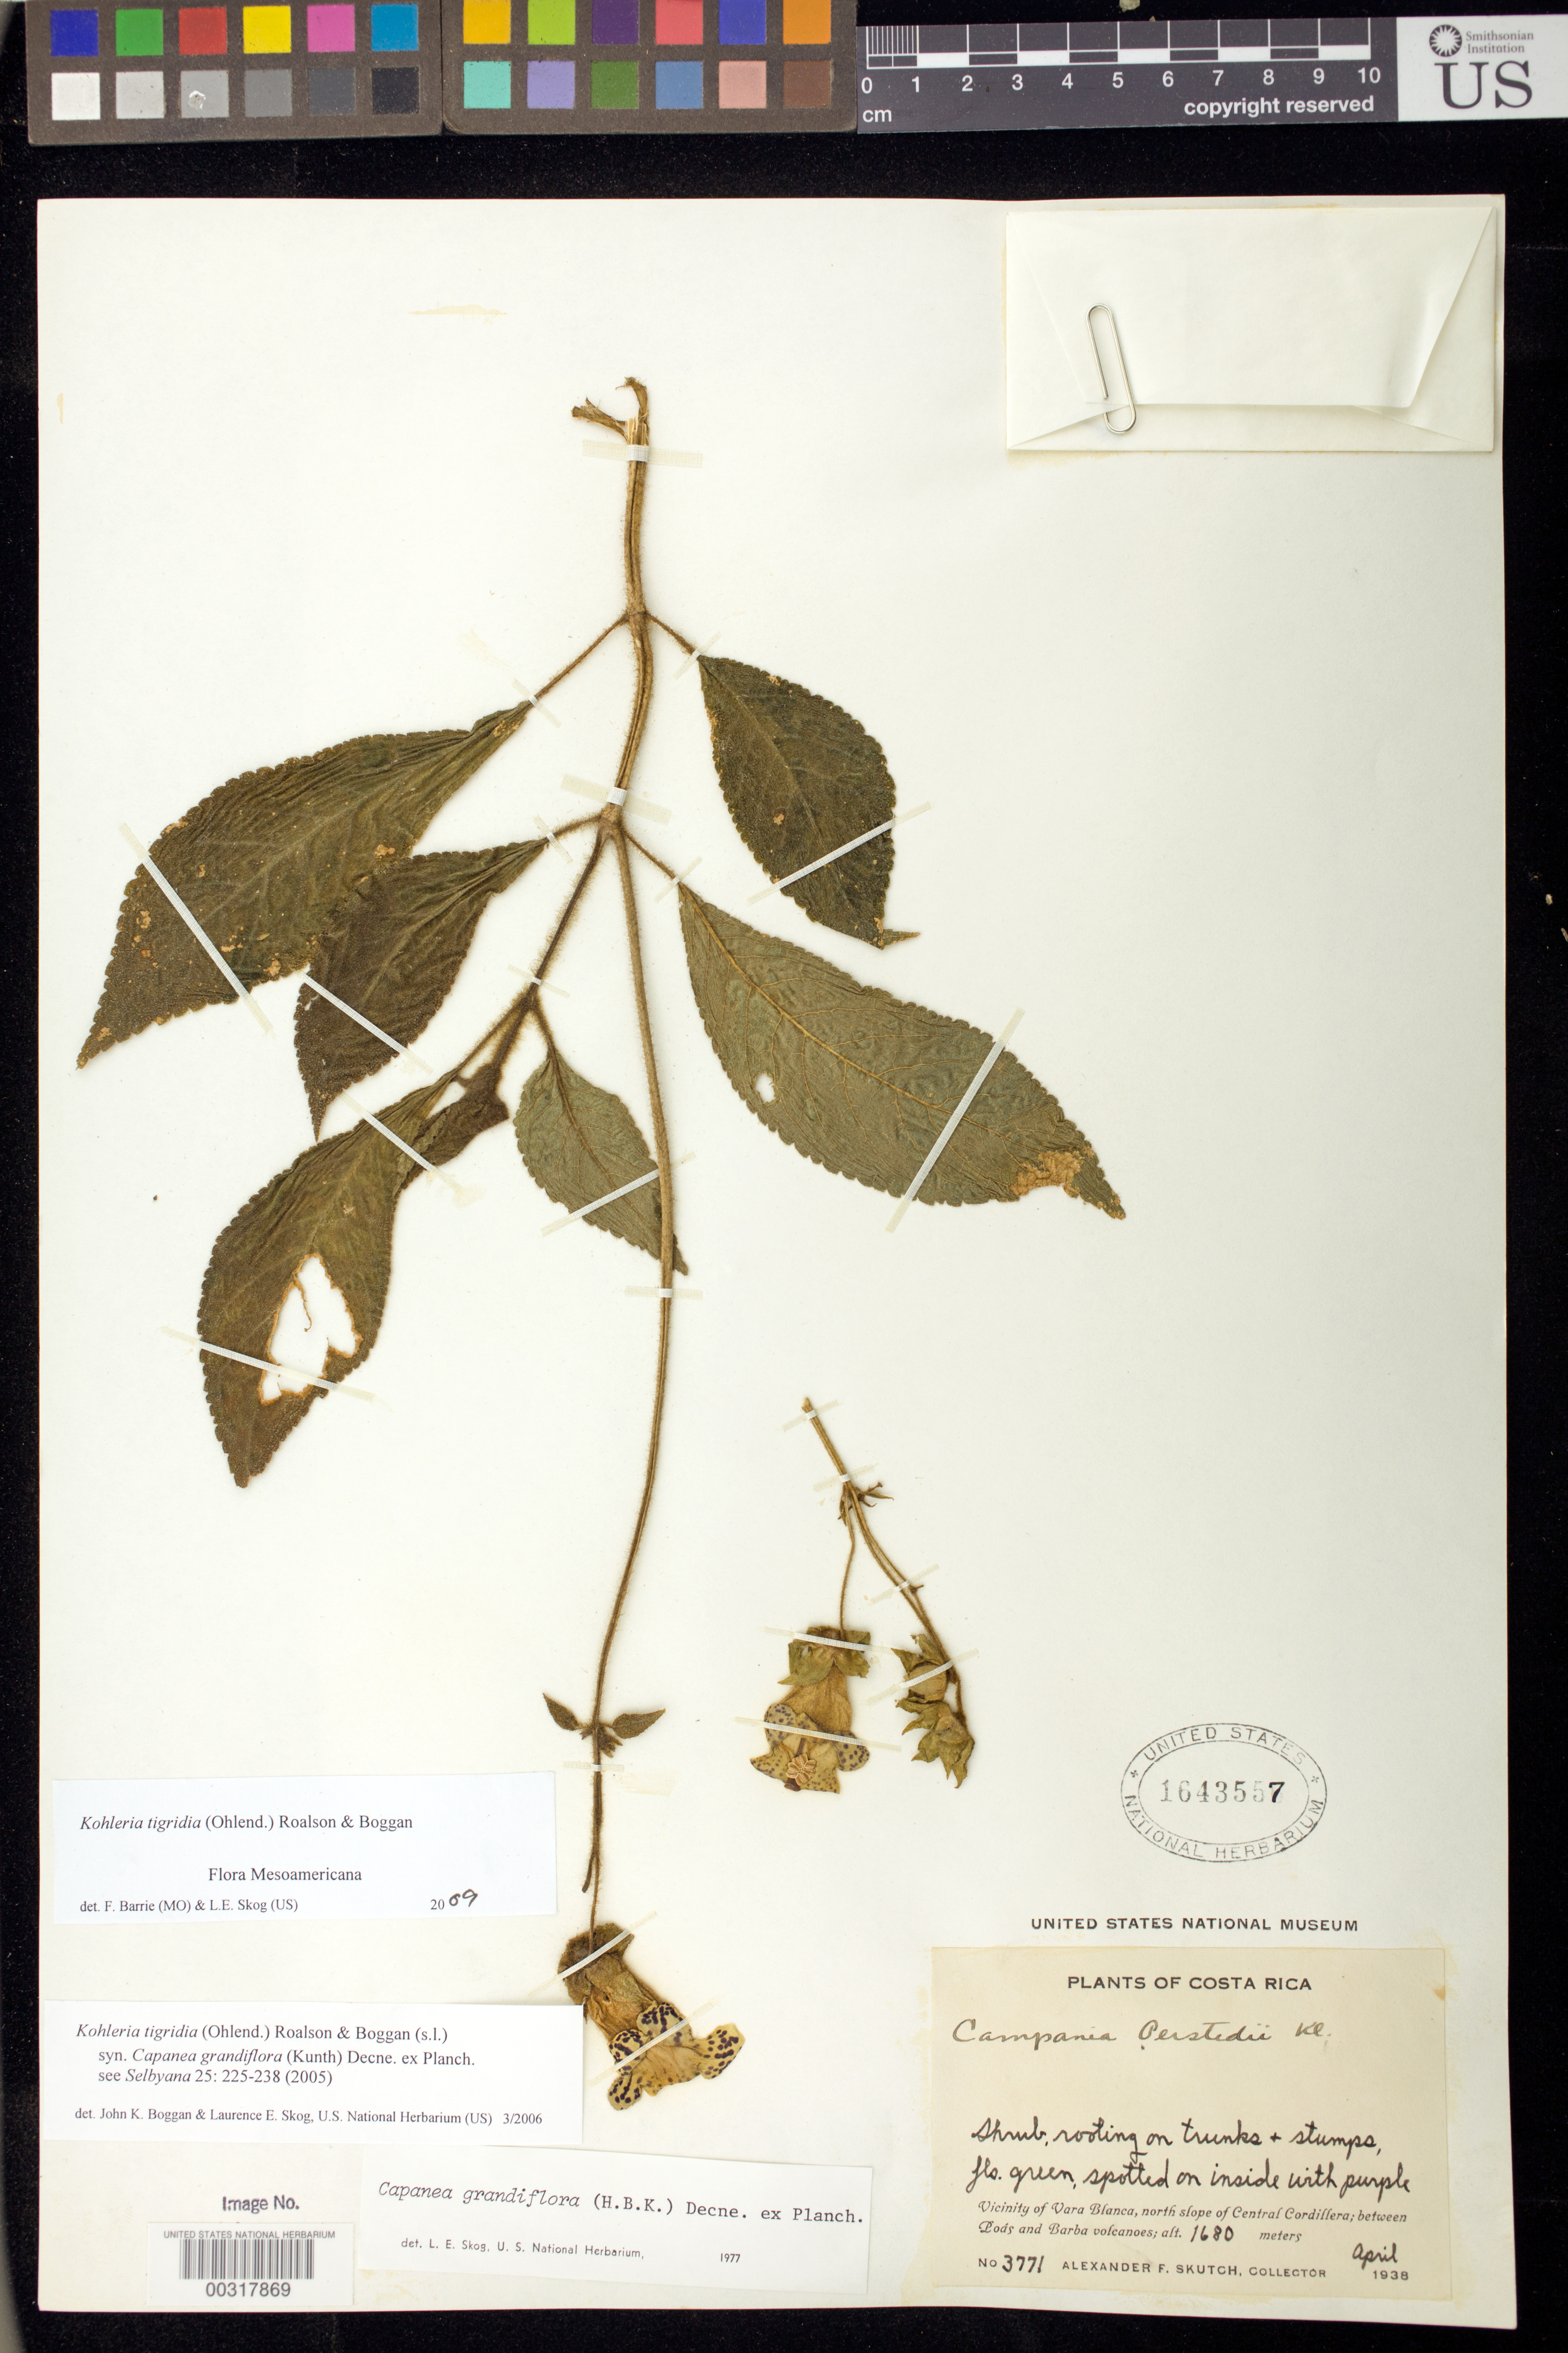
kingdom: Plantae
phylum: Tracheophyta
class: Magnoliopsida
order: Lamiales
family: Gesneriaceae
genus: Kohleria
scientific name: Kohleria tigridia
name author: (Ohlend.) Roalson & Boggan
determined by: Boggan, J. K.; Skog, L. E.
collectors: A. F. Skutch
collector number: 3771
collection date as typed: Apr 1938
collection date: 1938-04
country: Costa Rica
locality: Vicinity of Vara Blanca, north slope of Central Cordillera, between Poas and Barba volcanoes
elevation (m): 1680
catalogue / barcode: US 1643557